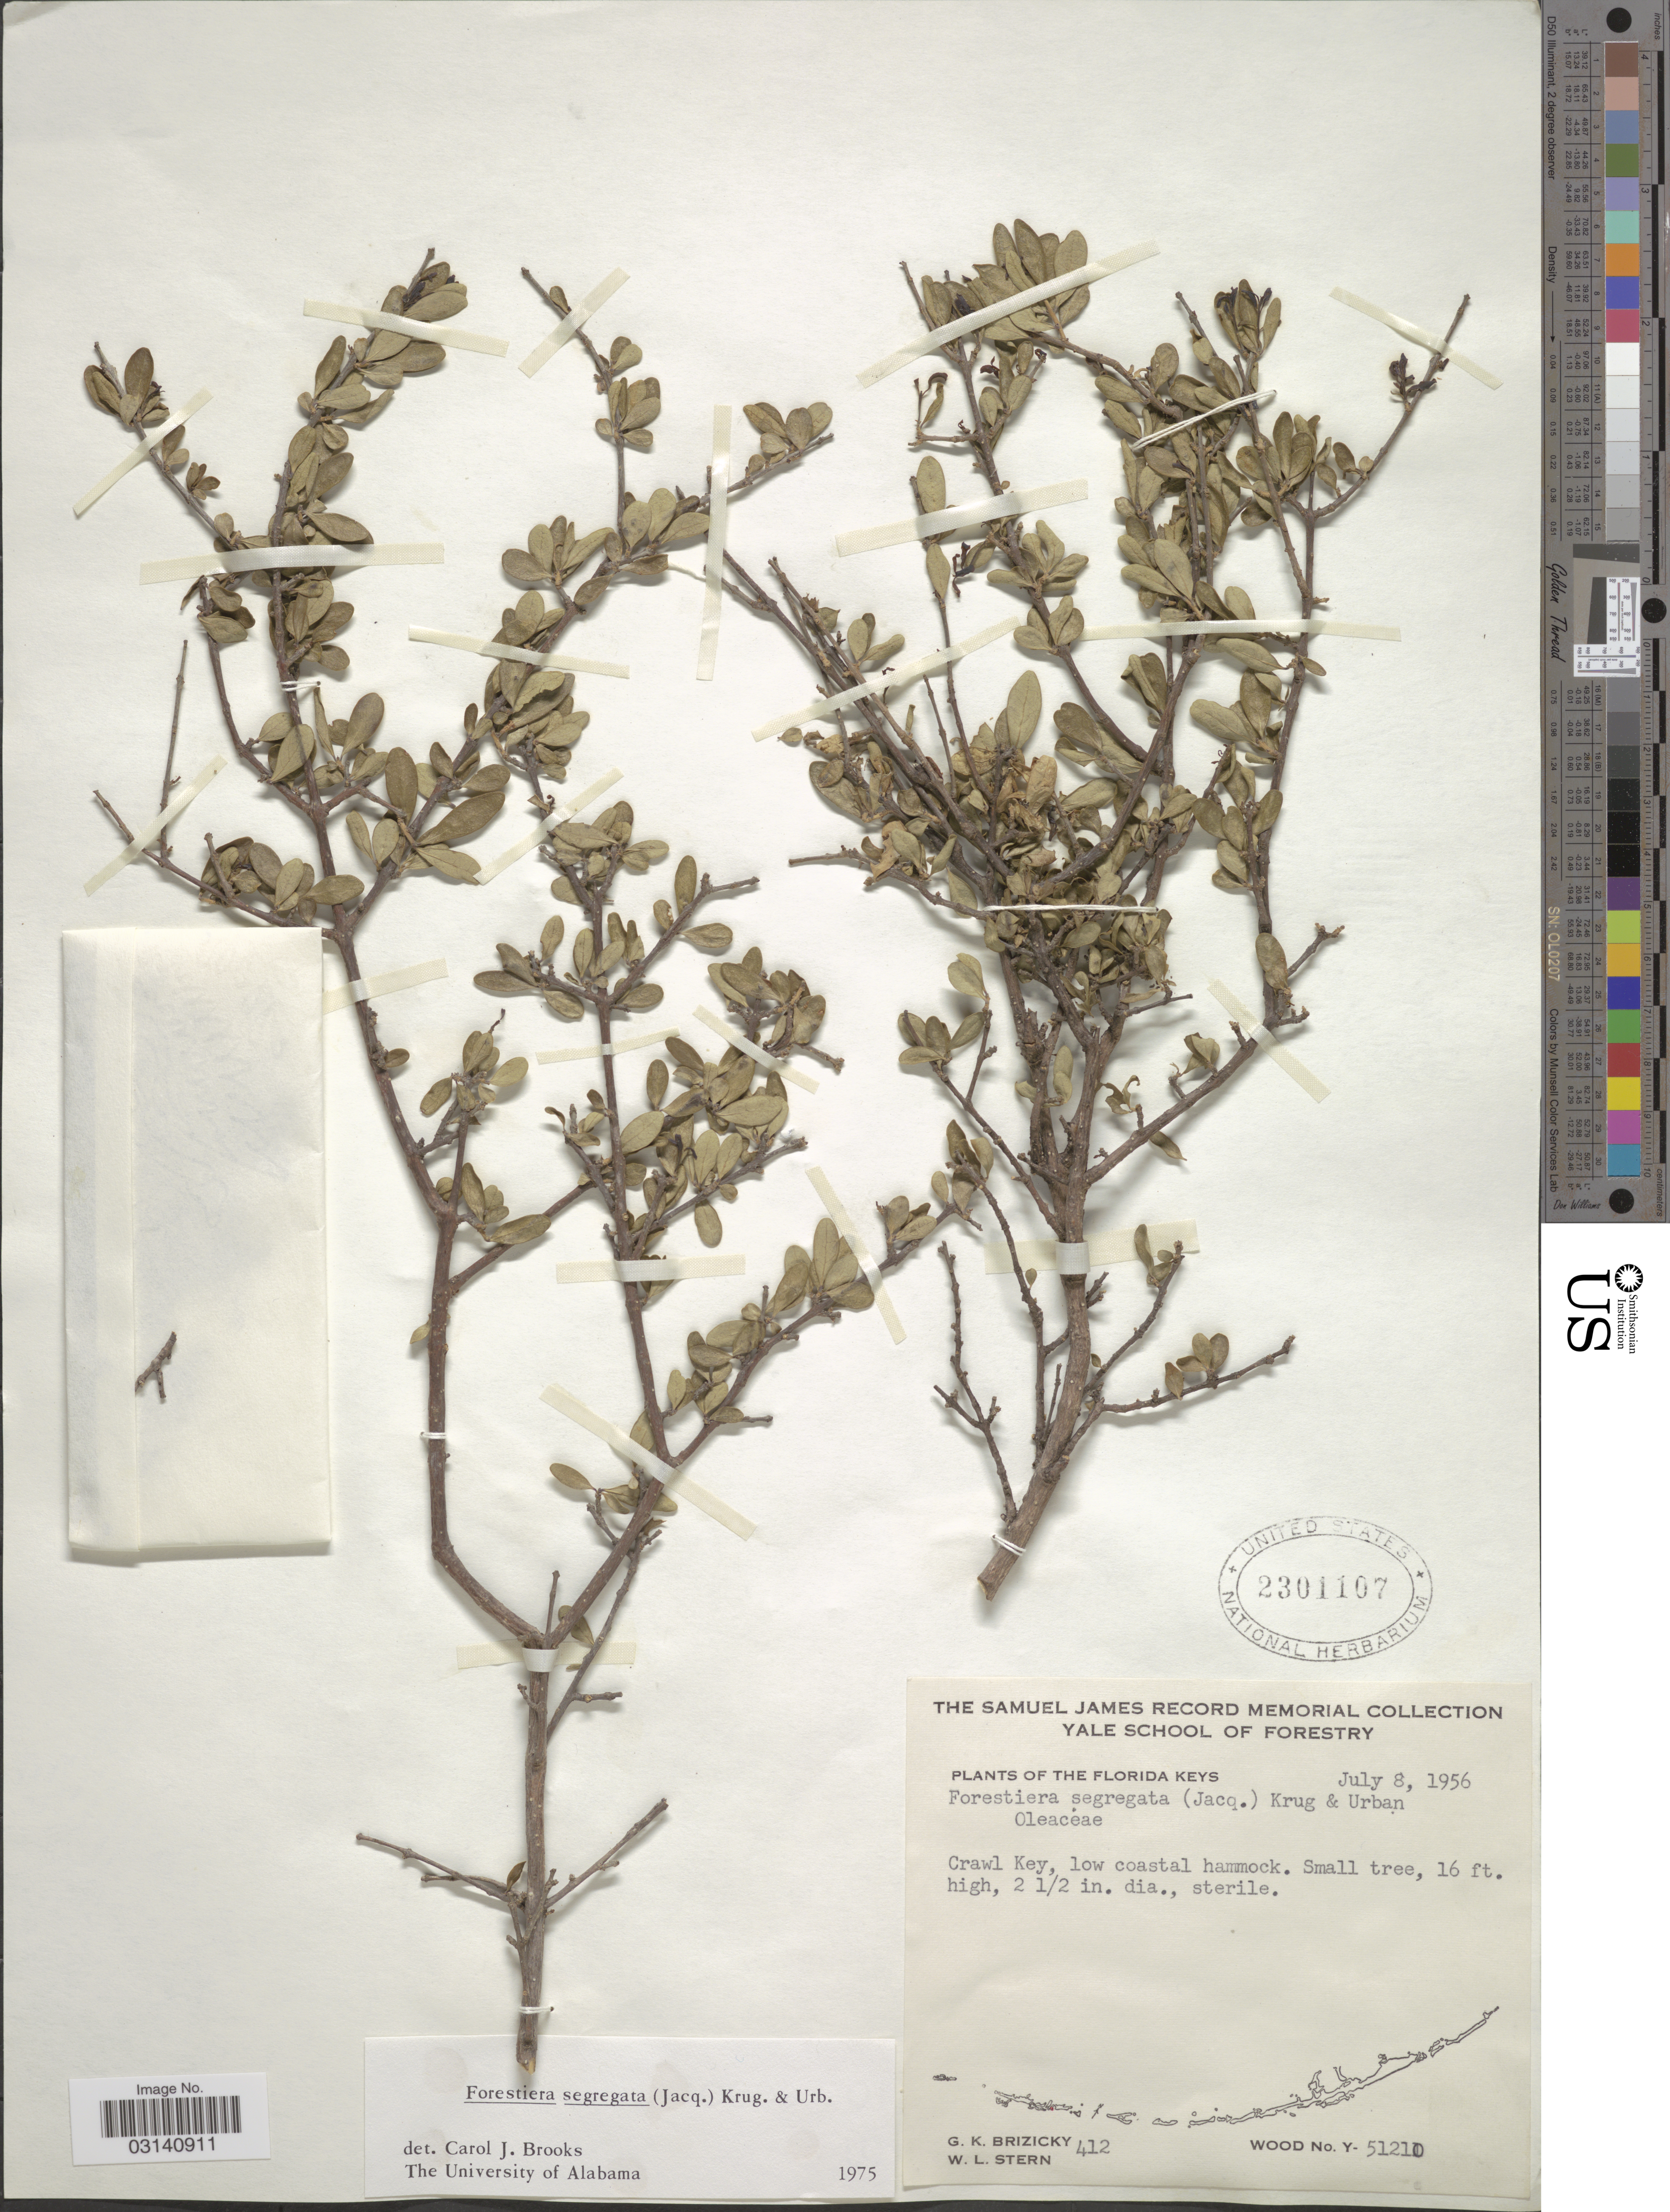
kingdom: Plantae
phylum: Tracheophyta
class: Magnoliopsida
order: Lamiales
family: Oleaceae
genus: Forestiera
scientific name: Forestiera segregata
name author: (Jacq.) Krug & Urb.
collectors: G. K. Brizicky & W. L. Stern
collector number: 412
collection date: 1956-07-08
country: United States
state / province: Florida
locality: The Florida Keys. Crawl Key, low coastal hammock.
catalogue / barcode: US 2301107